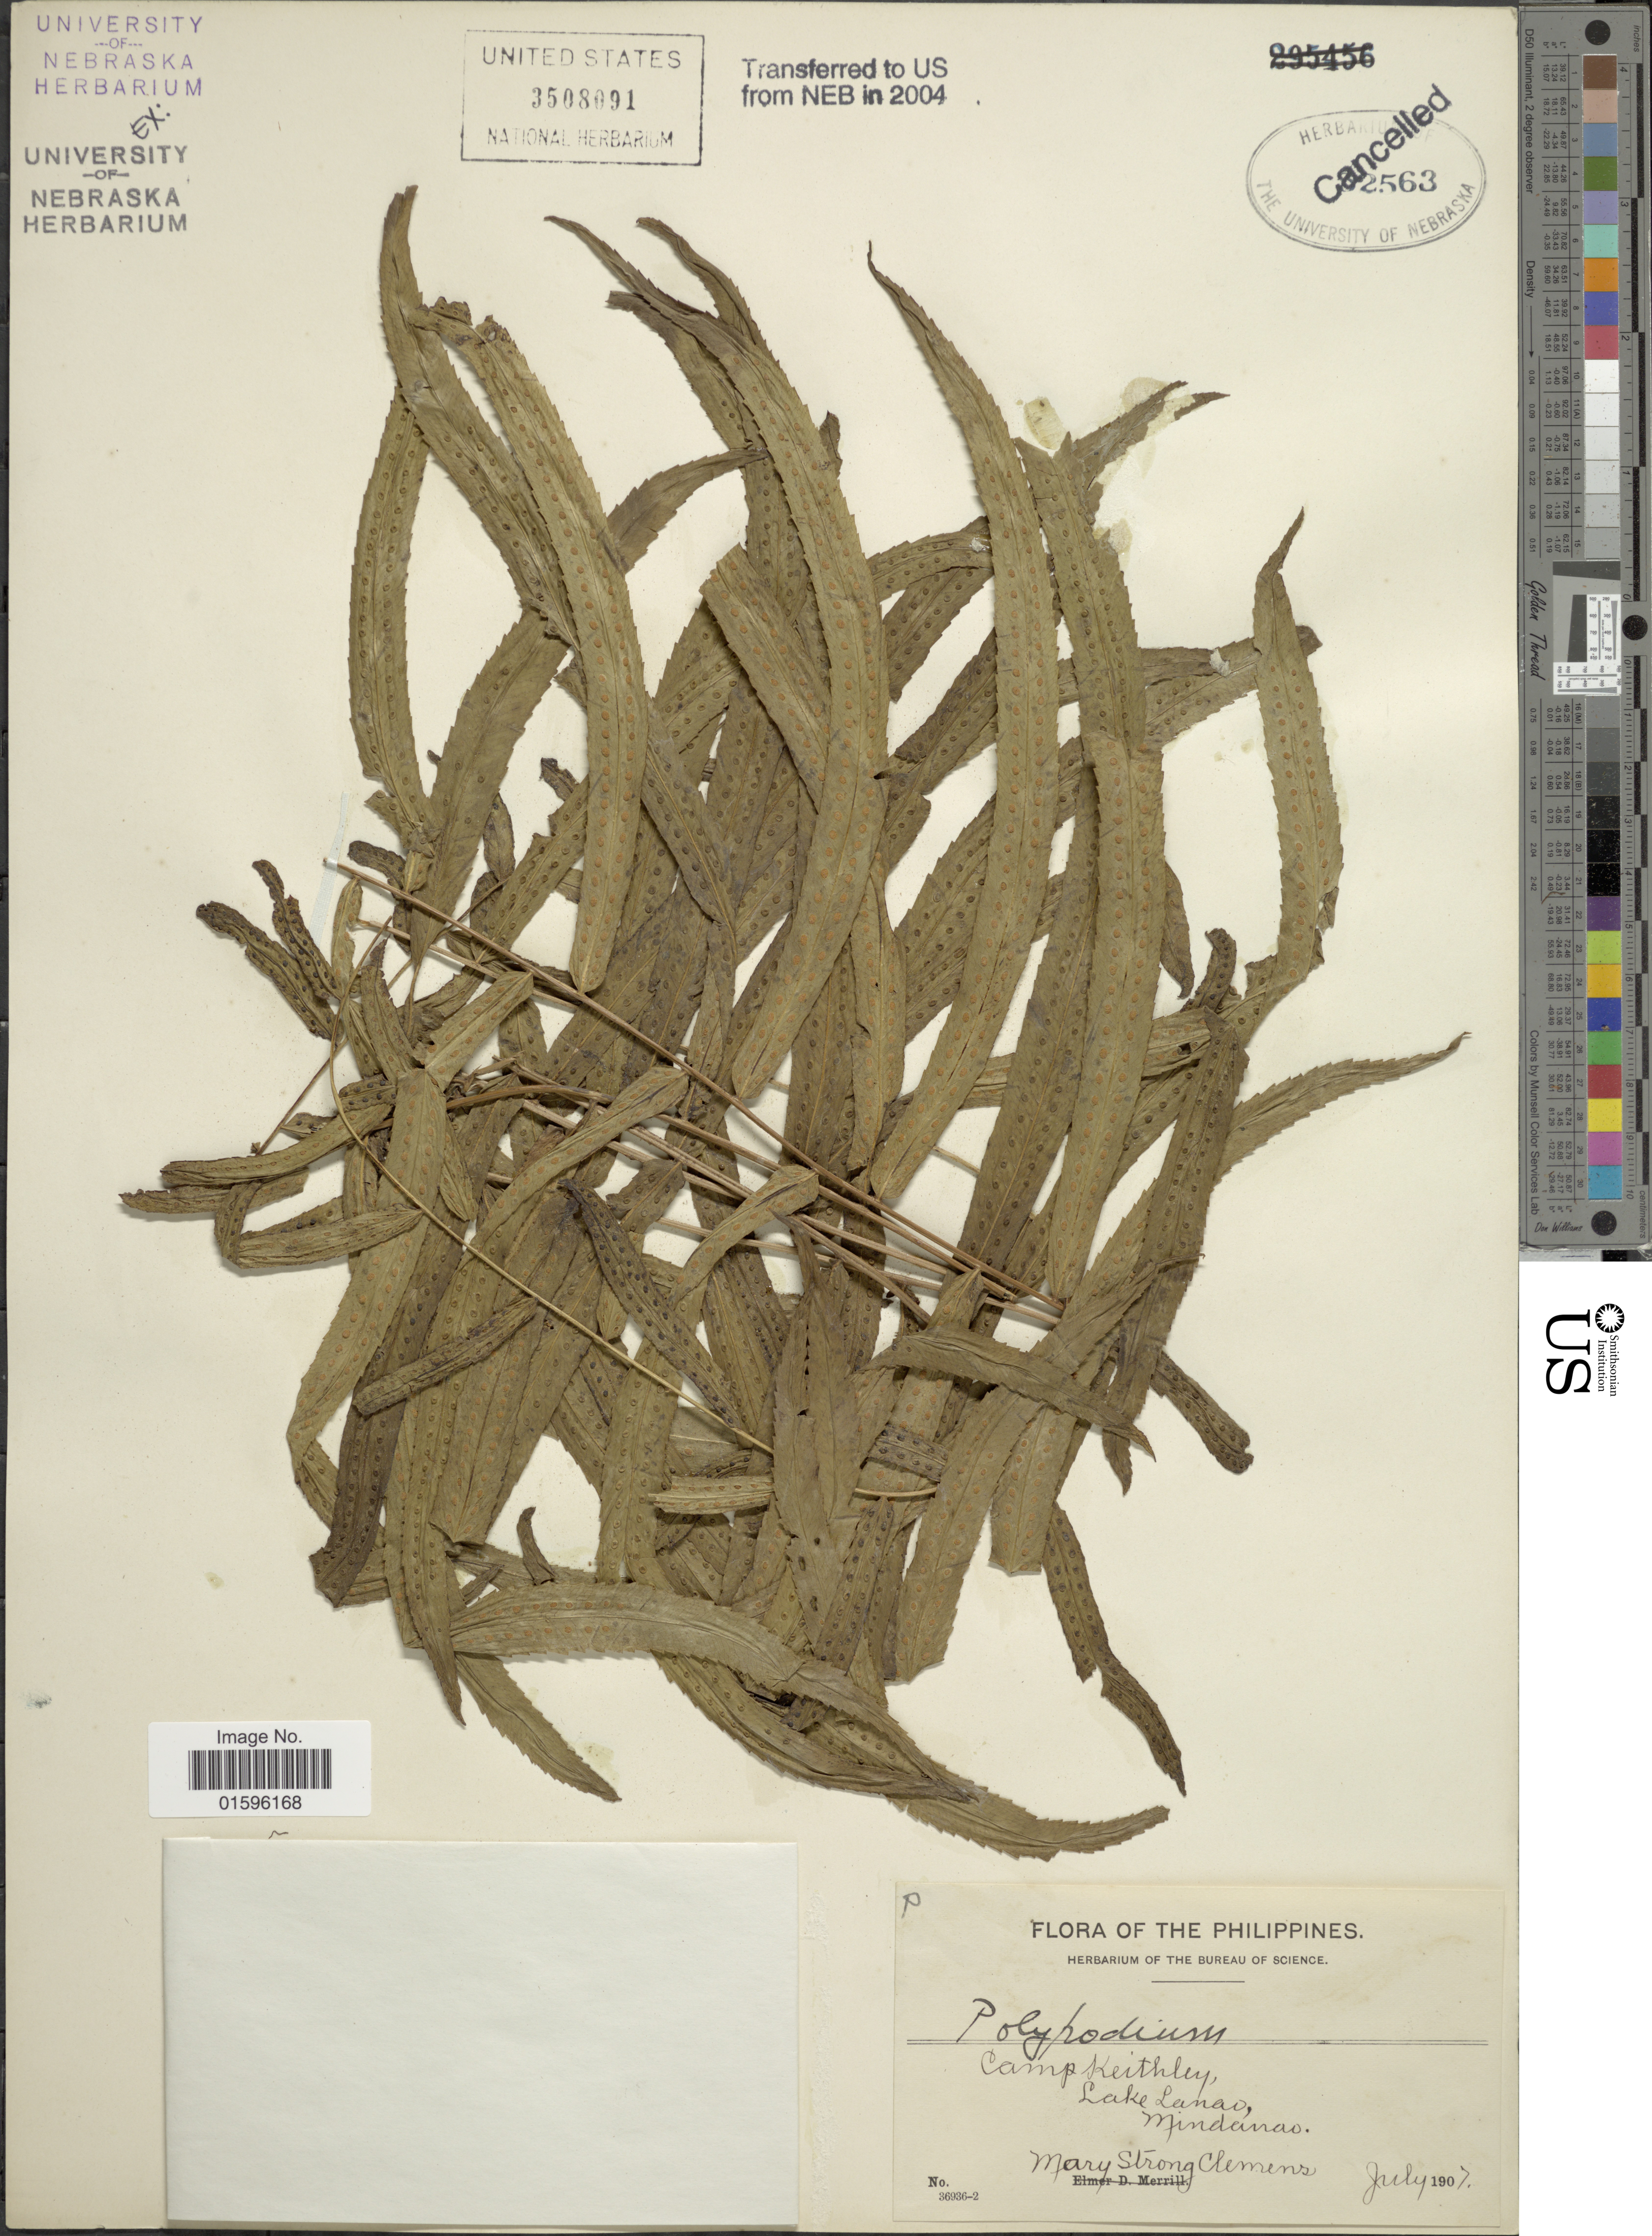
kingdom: Plantae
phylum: Tracheophyta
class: Polypodiopsida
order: Polypodiales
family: Polypodiaceae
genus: Polypodium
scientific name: Polypodium sp.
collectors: M. S. Clemens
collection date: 1907-07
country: Philippines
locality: Camp Keithley, Lake Lanao, Mindanao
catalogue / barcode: US 3508091